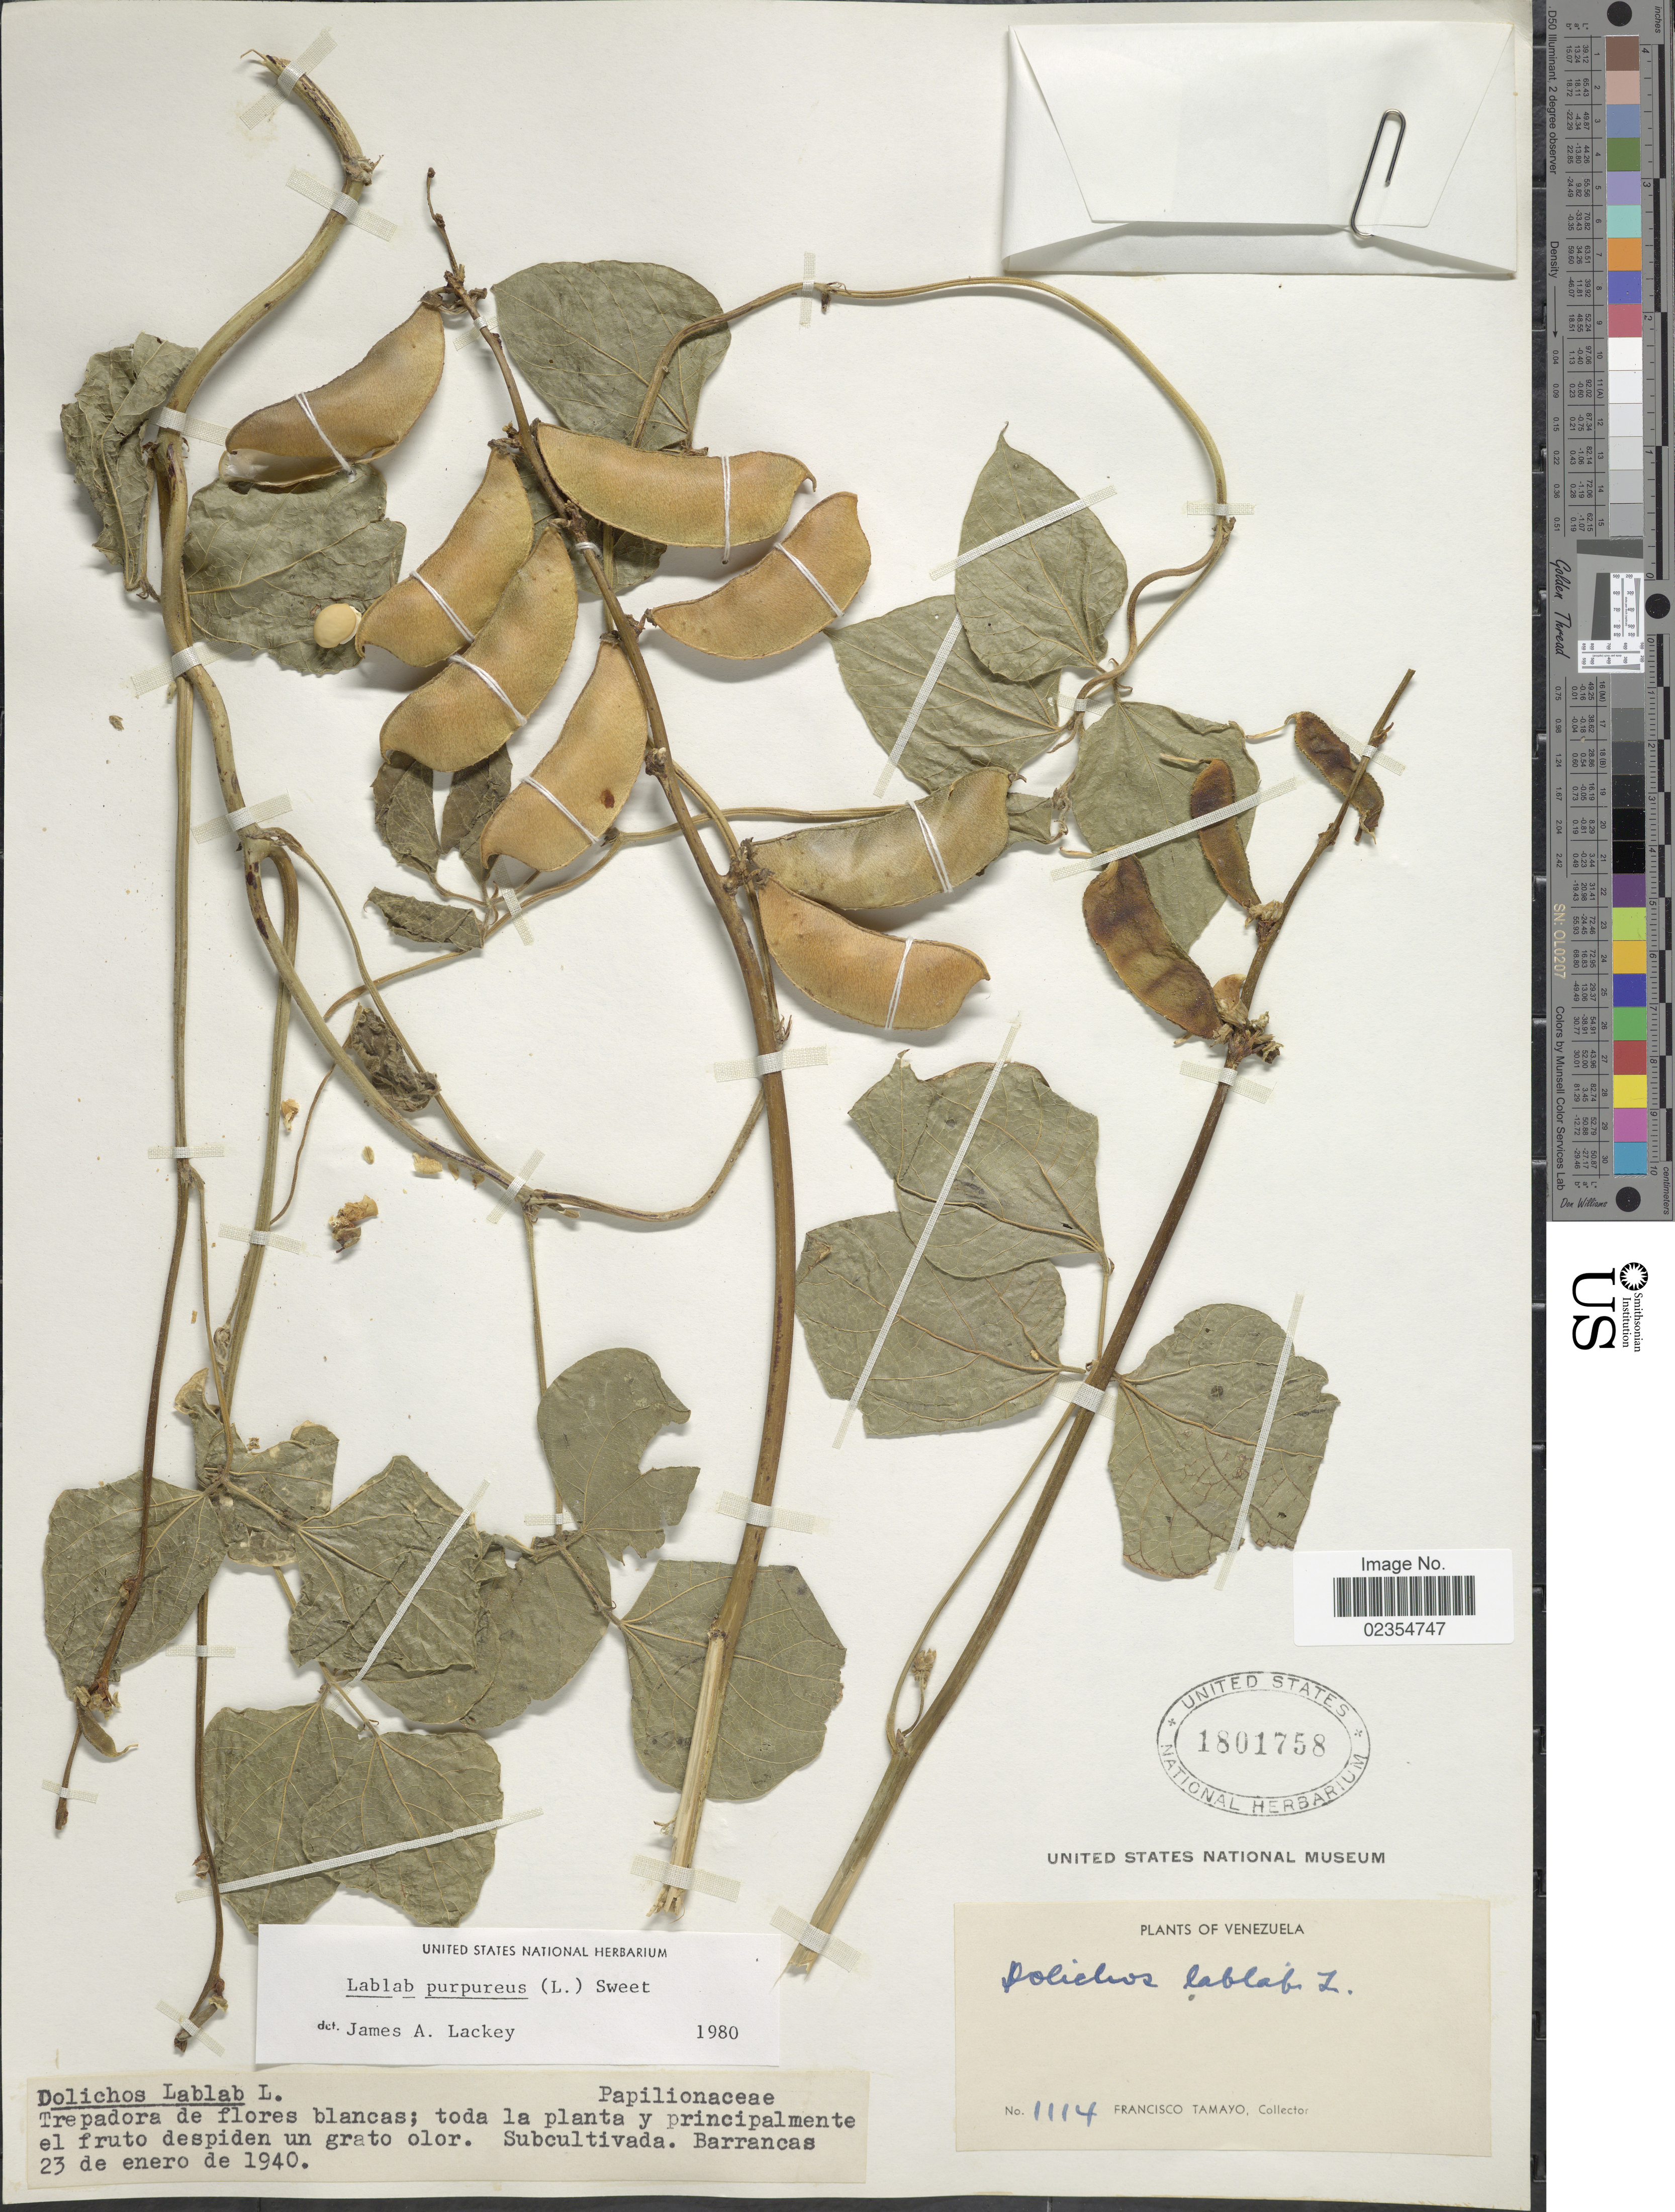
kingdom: Plantae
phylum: Tracheophyta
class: Magnoliopsida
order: Fabales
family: Fabaceae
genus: Lablab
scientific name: Lablab purpureus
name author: (L.) Sweet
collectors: F. Tamayo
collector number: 1114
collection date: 1940-01-23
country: Venezuela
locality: Subcultivada, Barrancas.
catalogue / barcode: US 1801758